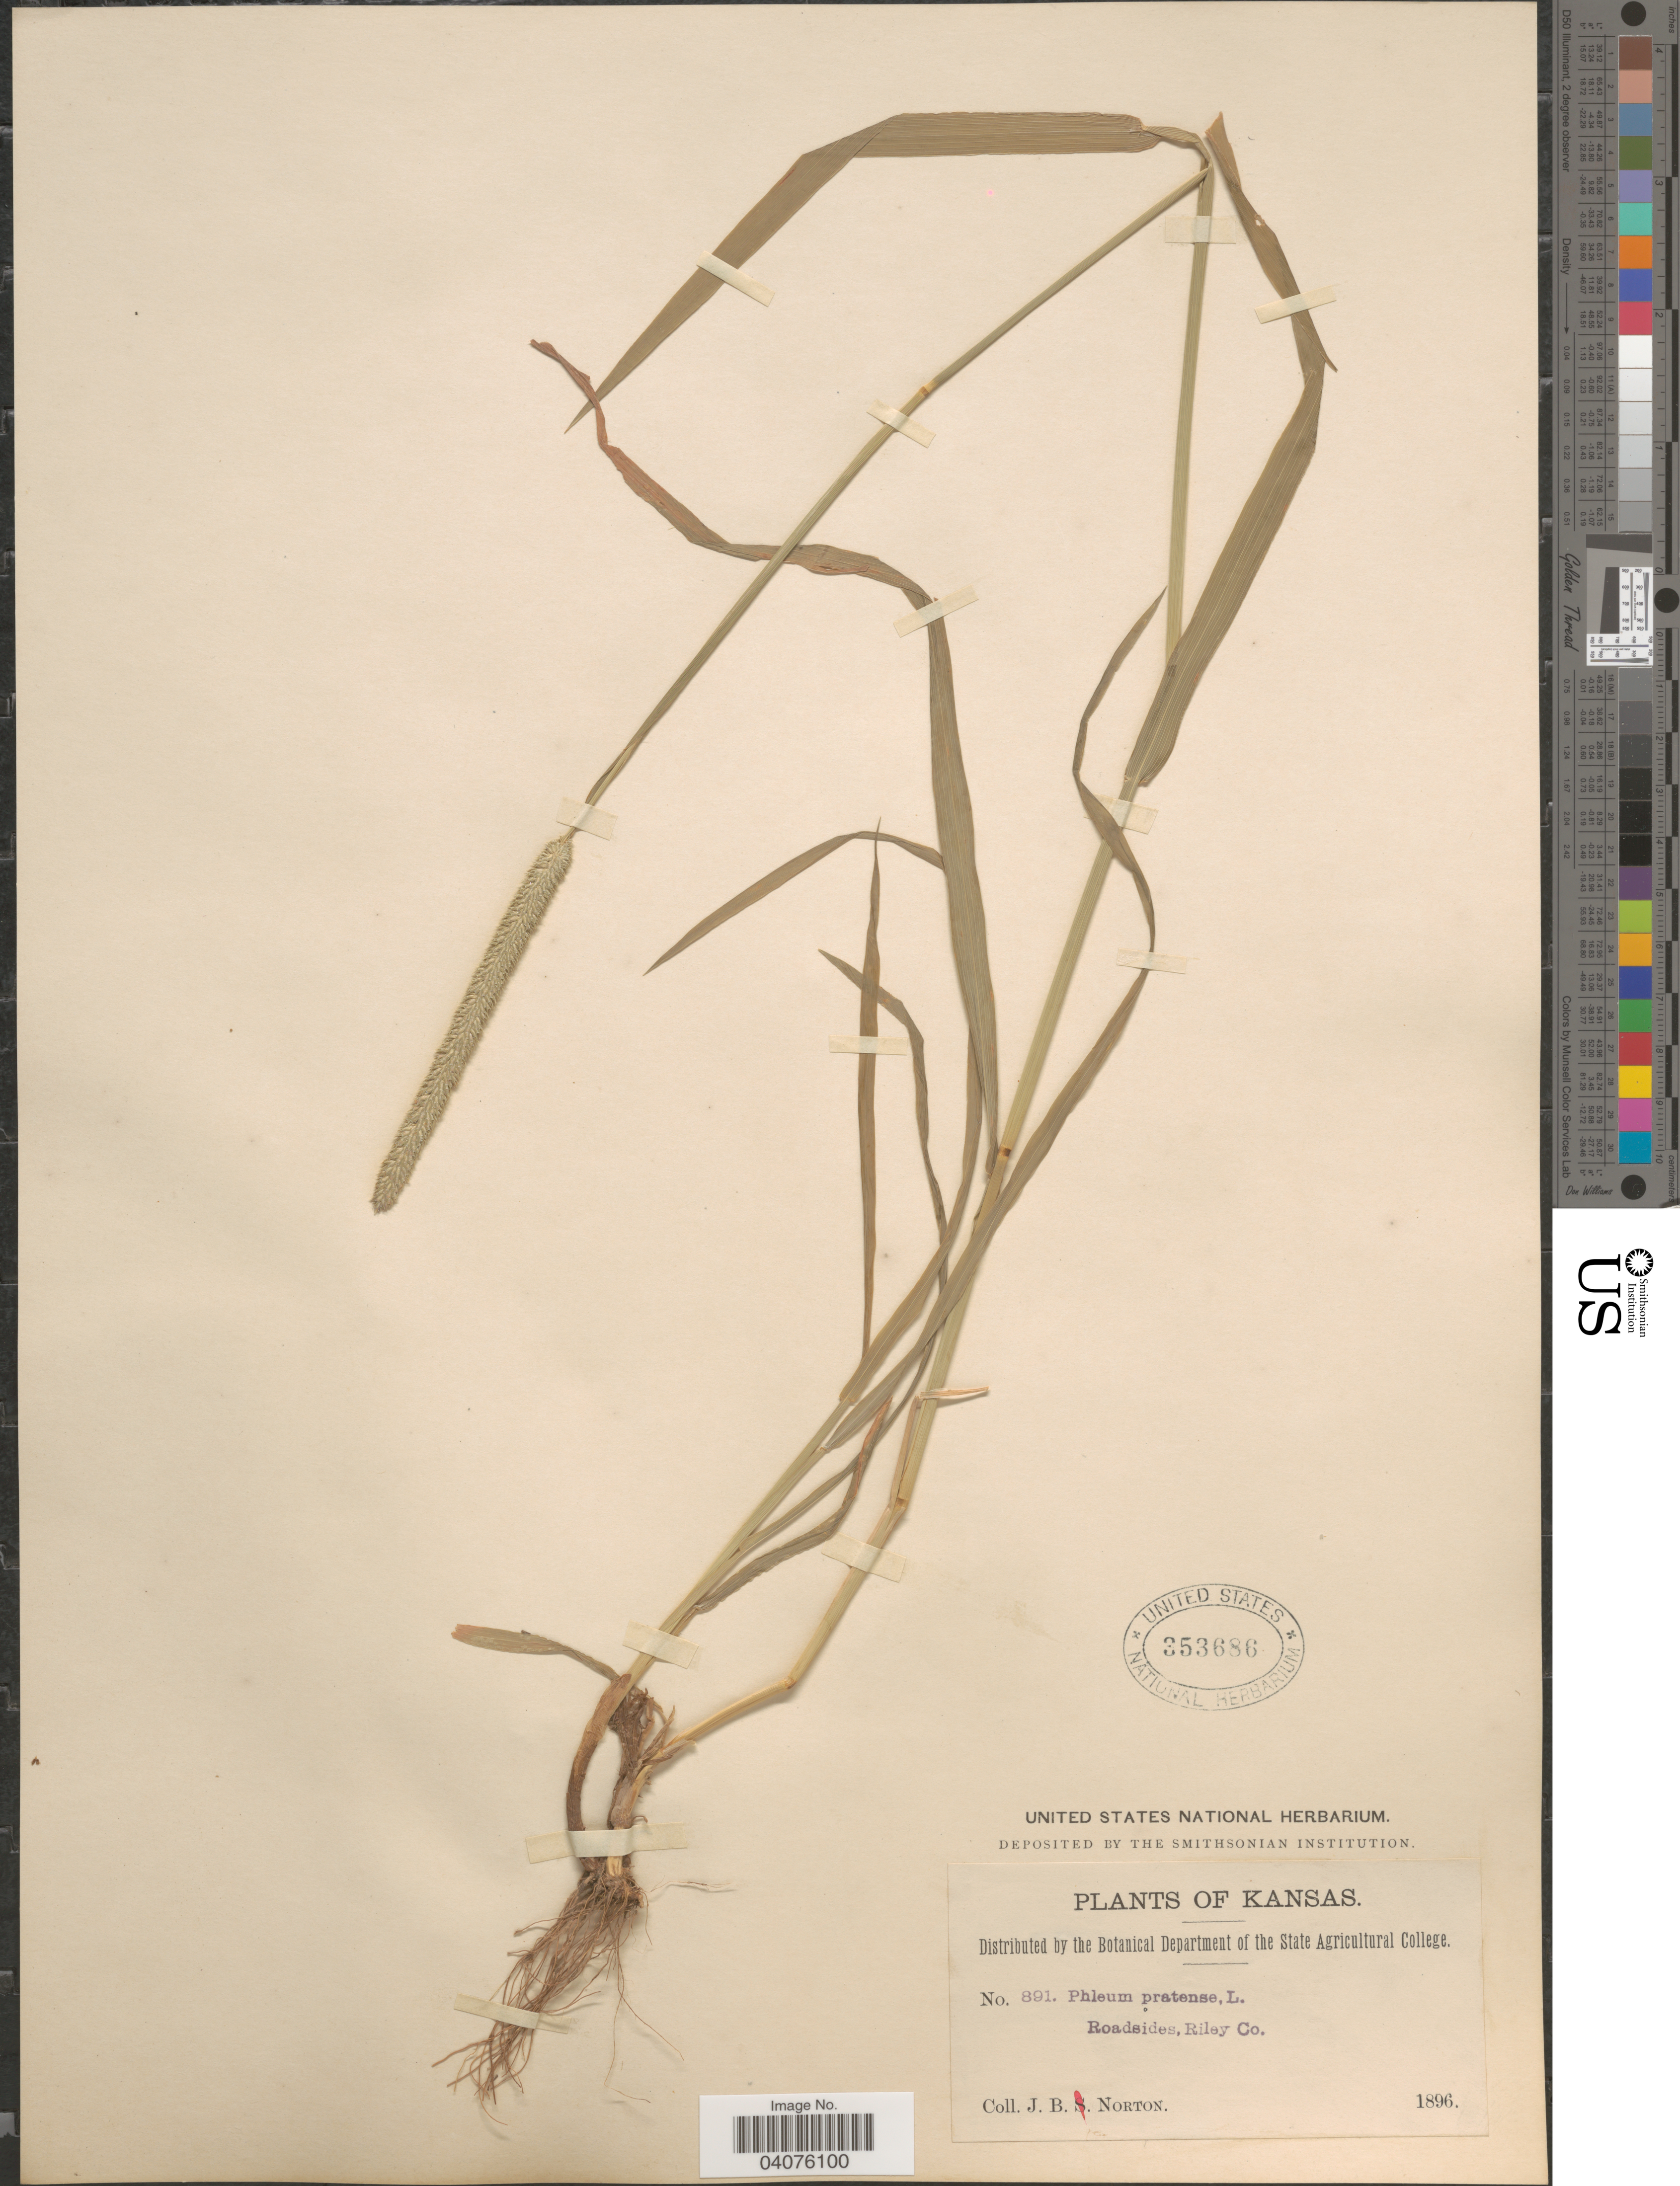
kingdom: Plantae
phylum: Tracheophyta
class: Liliopsida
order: Poales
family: Poaceae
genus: Phleum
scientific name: Phleum pratense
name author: L.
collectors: J. B. Norton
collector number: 891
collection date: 1896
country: United States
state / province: Kansas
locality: Roadsides, Riley Co.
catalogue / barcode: US 353686